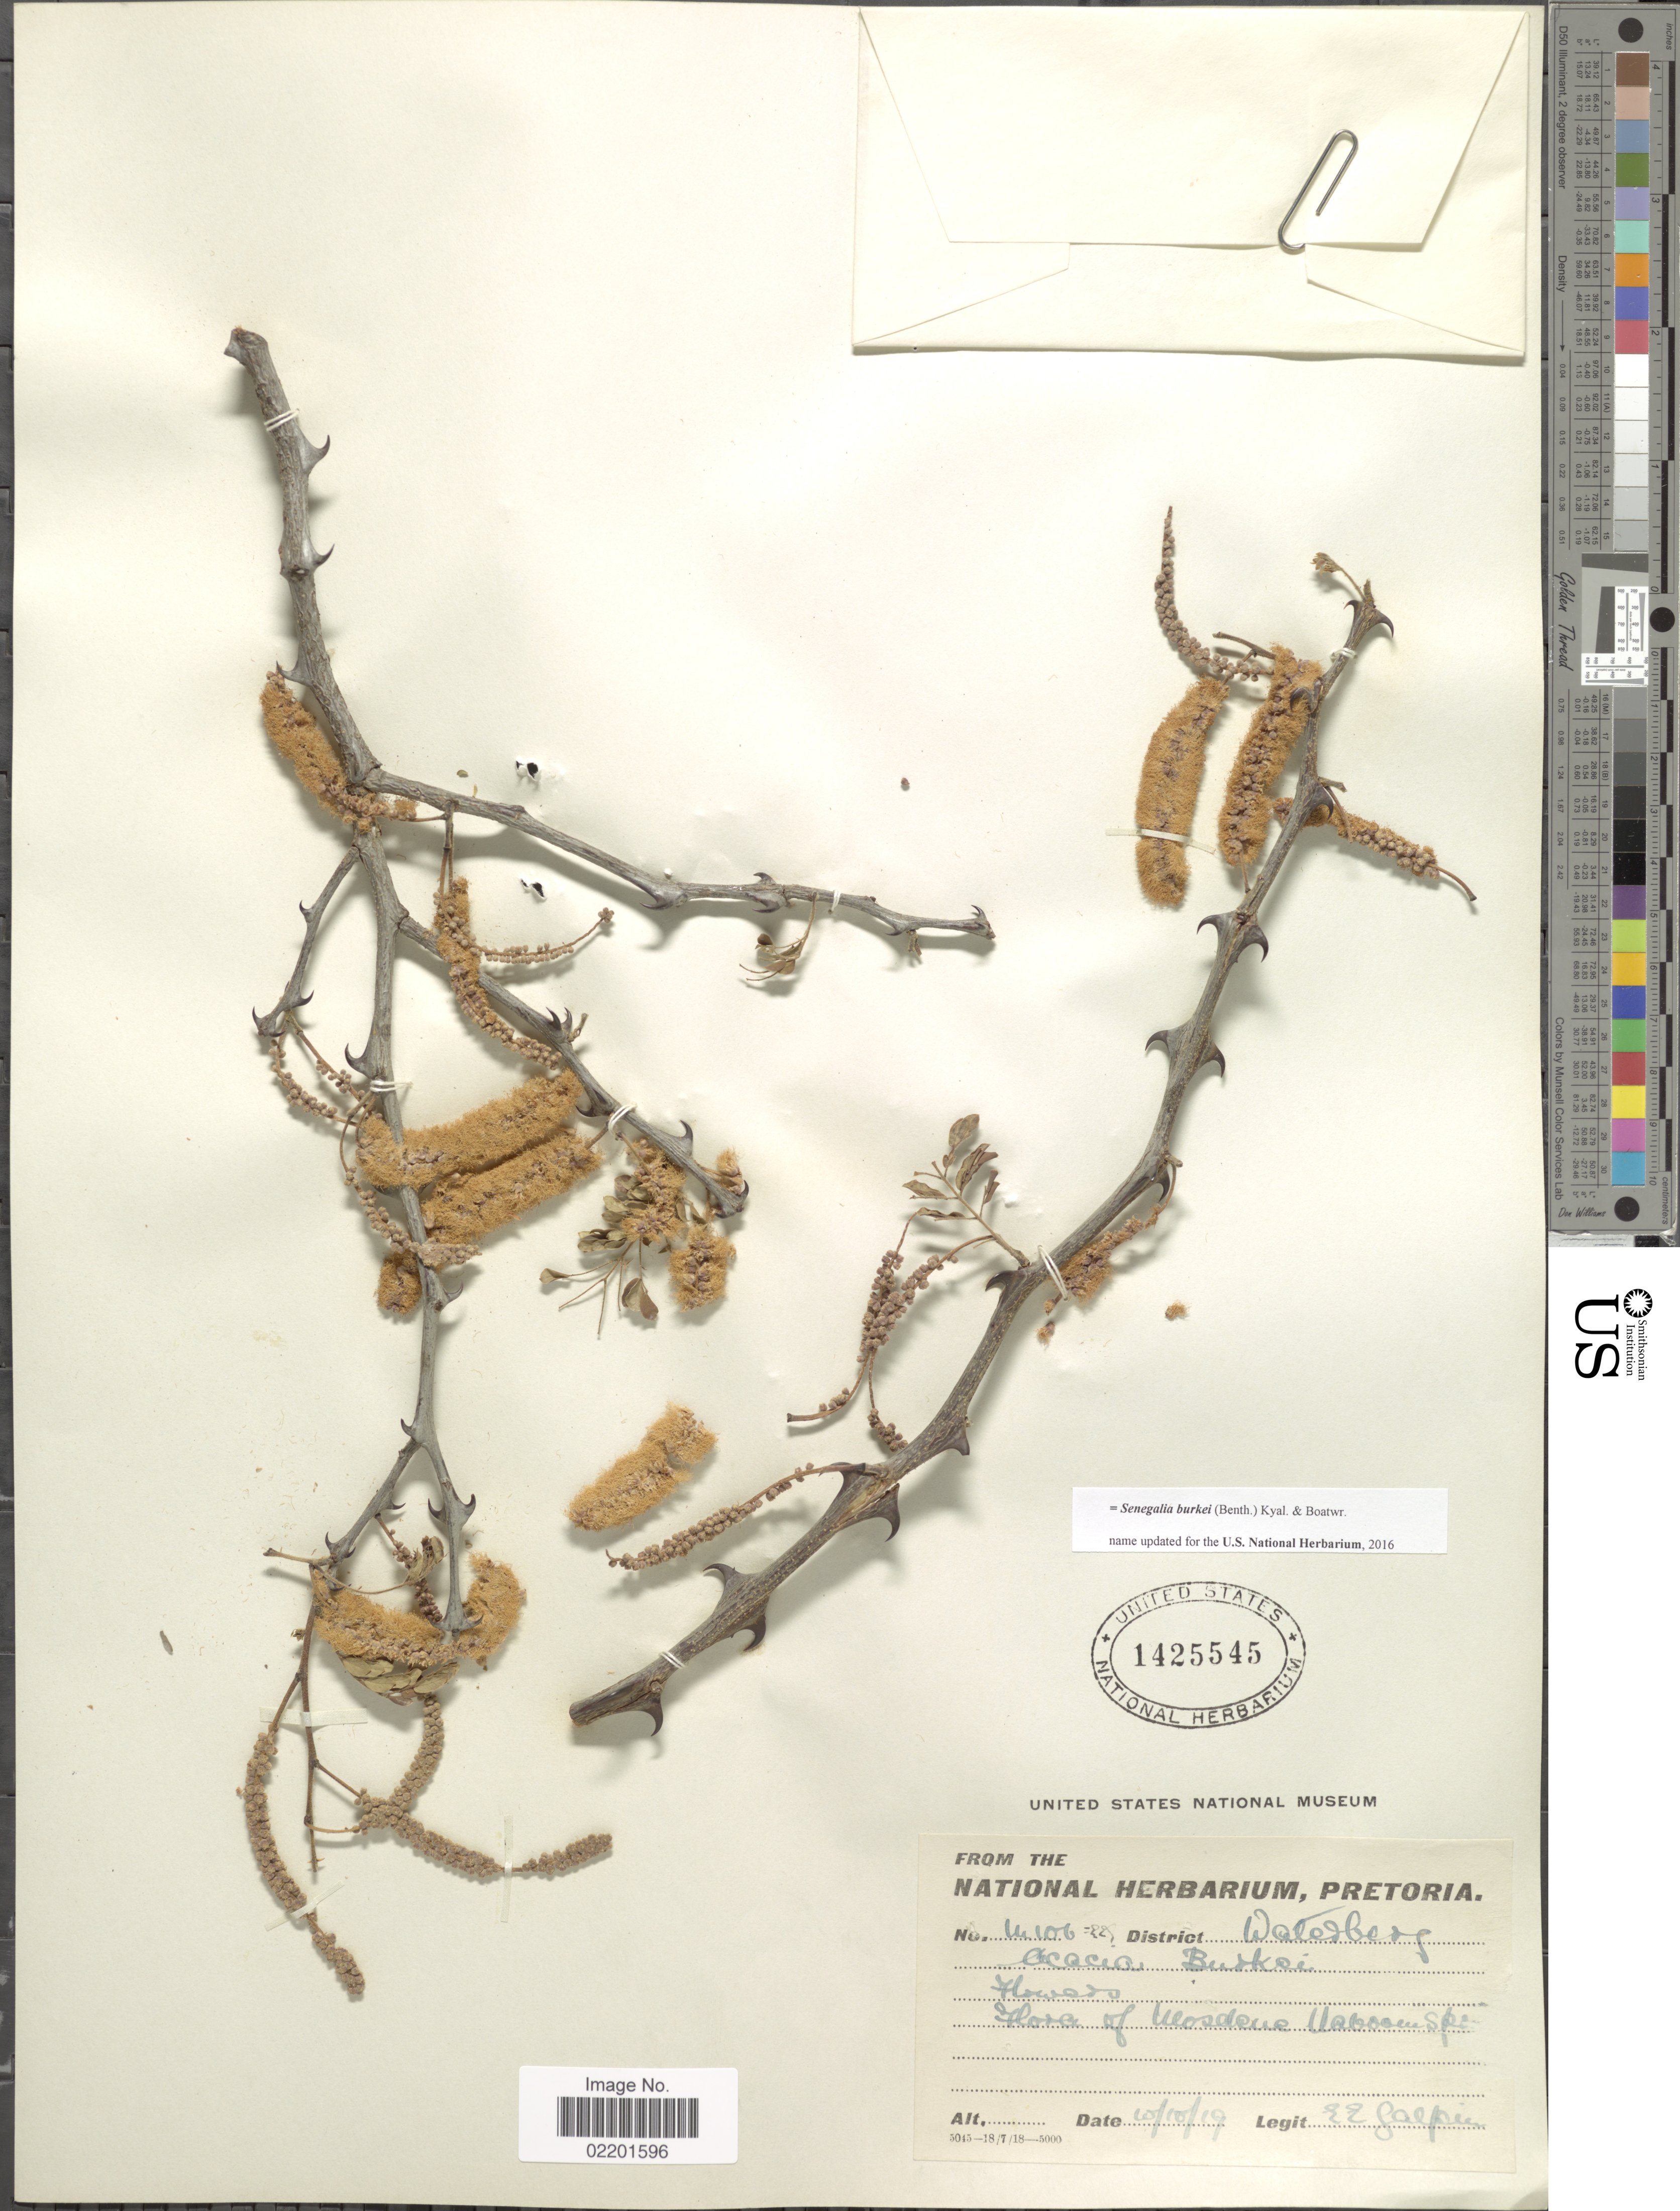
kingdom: Plantae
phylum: Tracheophyta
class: Magnoliopsida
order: Fabales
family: Fabaceae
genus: Senegalia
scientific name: Senegalia burkei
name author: (Benth.) Boatwr.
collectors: E. Galpin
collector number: M106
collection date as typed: Transcribed d/m/y: 10/10/19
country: South Africa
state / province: Limpopo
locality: District Waterberg, Tvl. Mosdene, Naboomspruit.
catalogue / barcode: US 1425545